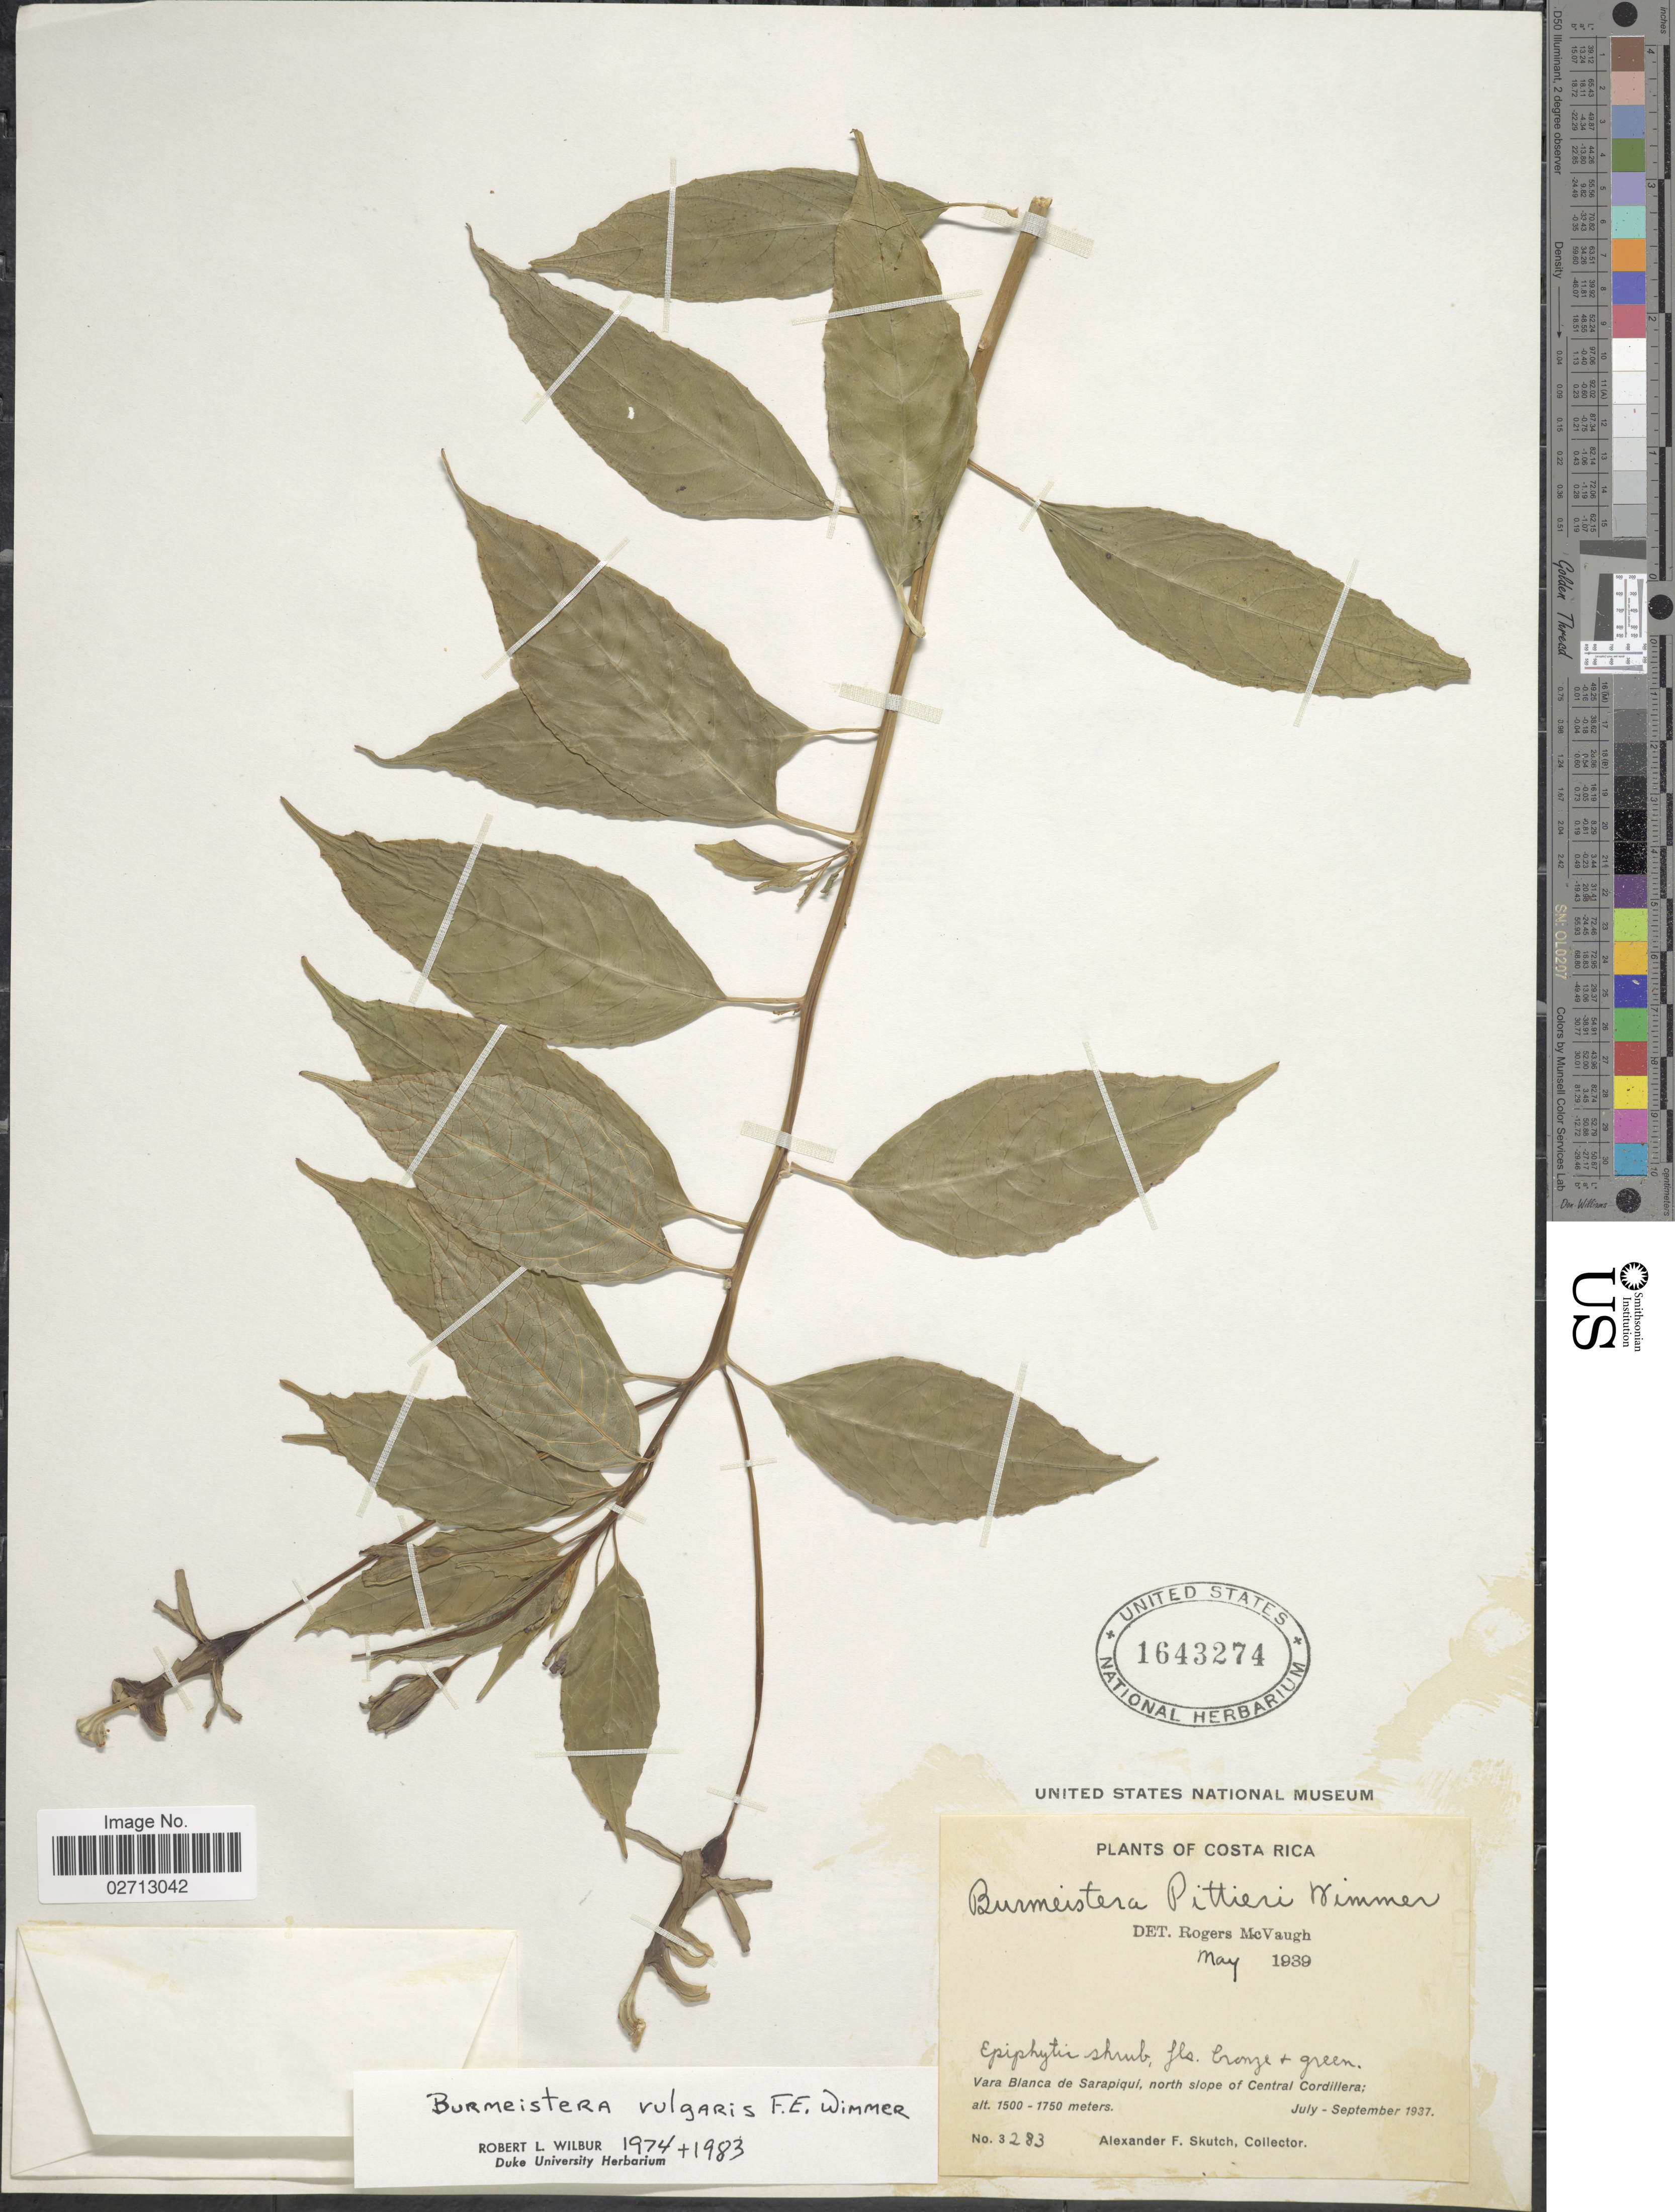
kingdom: Plantae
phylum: Tracheophyta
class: Magnoliopsida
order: Asterales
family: Campanulaceae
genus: Burmeistera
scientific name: Burmeistera vulgaris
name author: E. Wimm.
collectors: A. F. Skutch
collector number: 3283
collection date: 1937-07/1937-09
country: Costa Rica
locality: Vara Blanca de Sarapique, north slope of Central Cordillera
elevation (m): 1500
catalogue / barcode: US 1643274